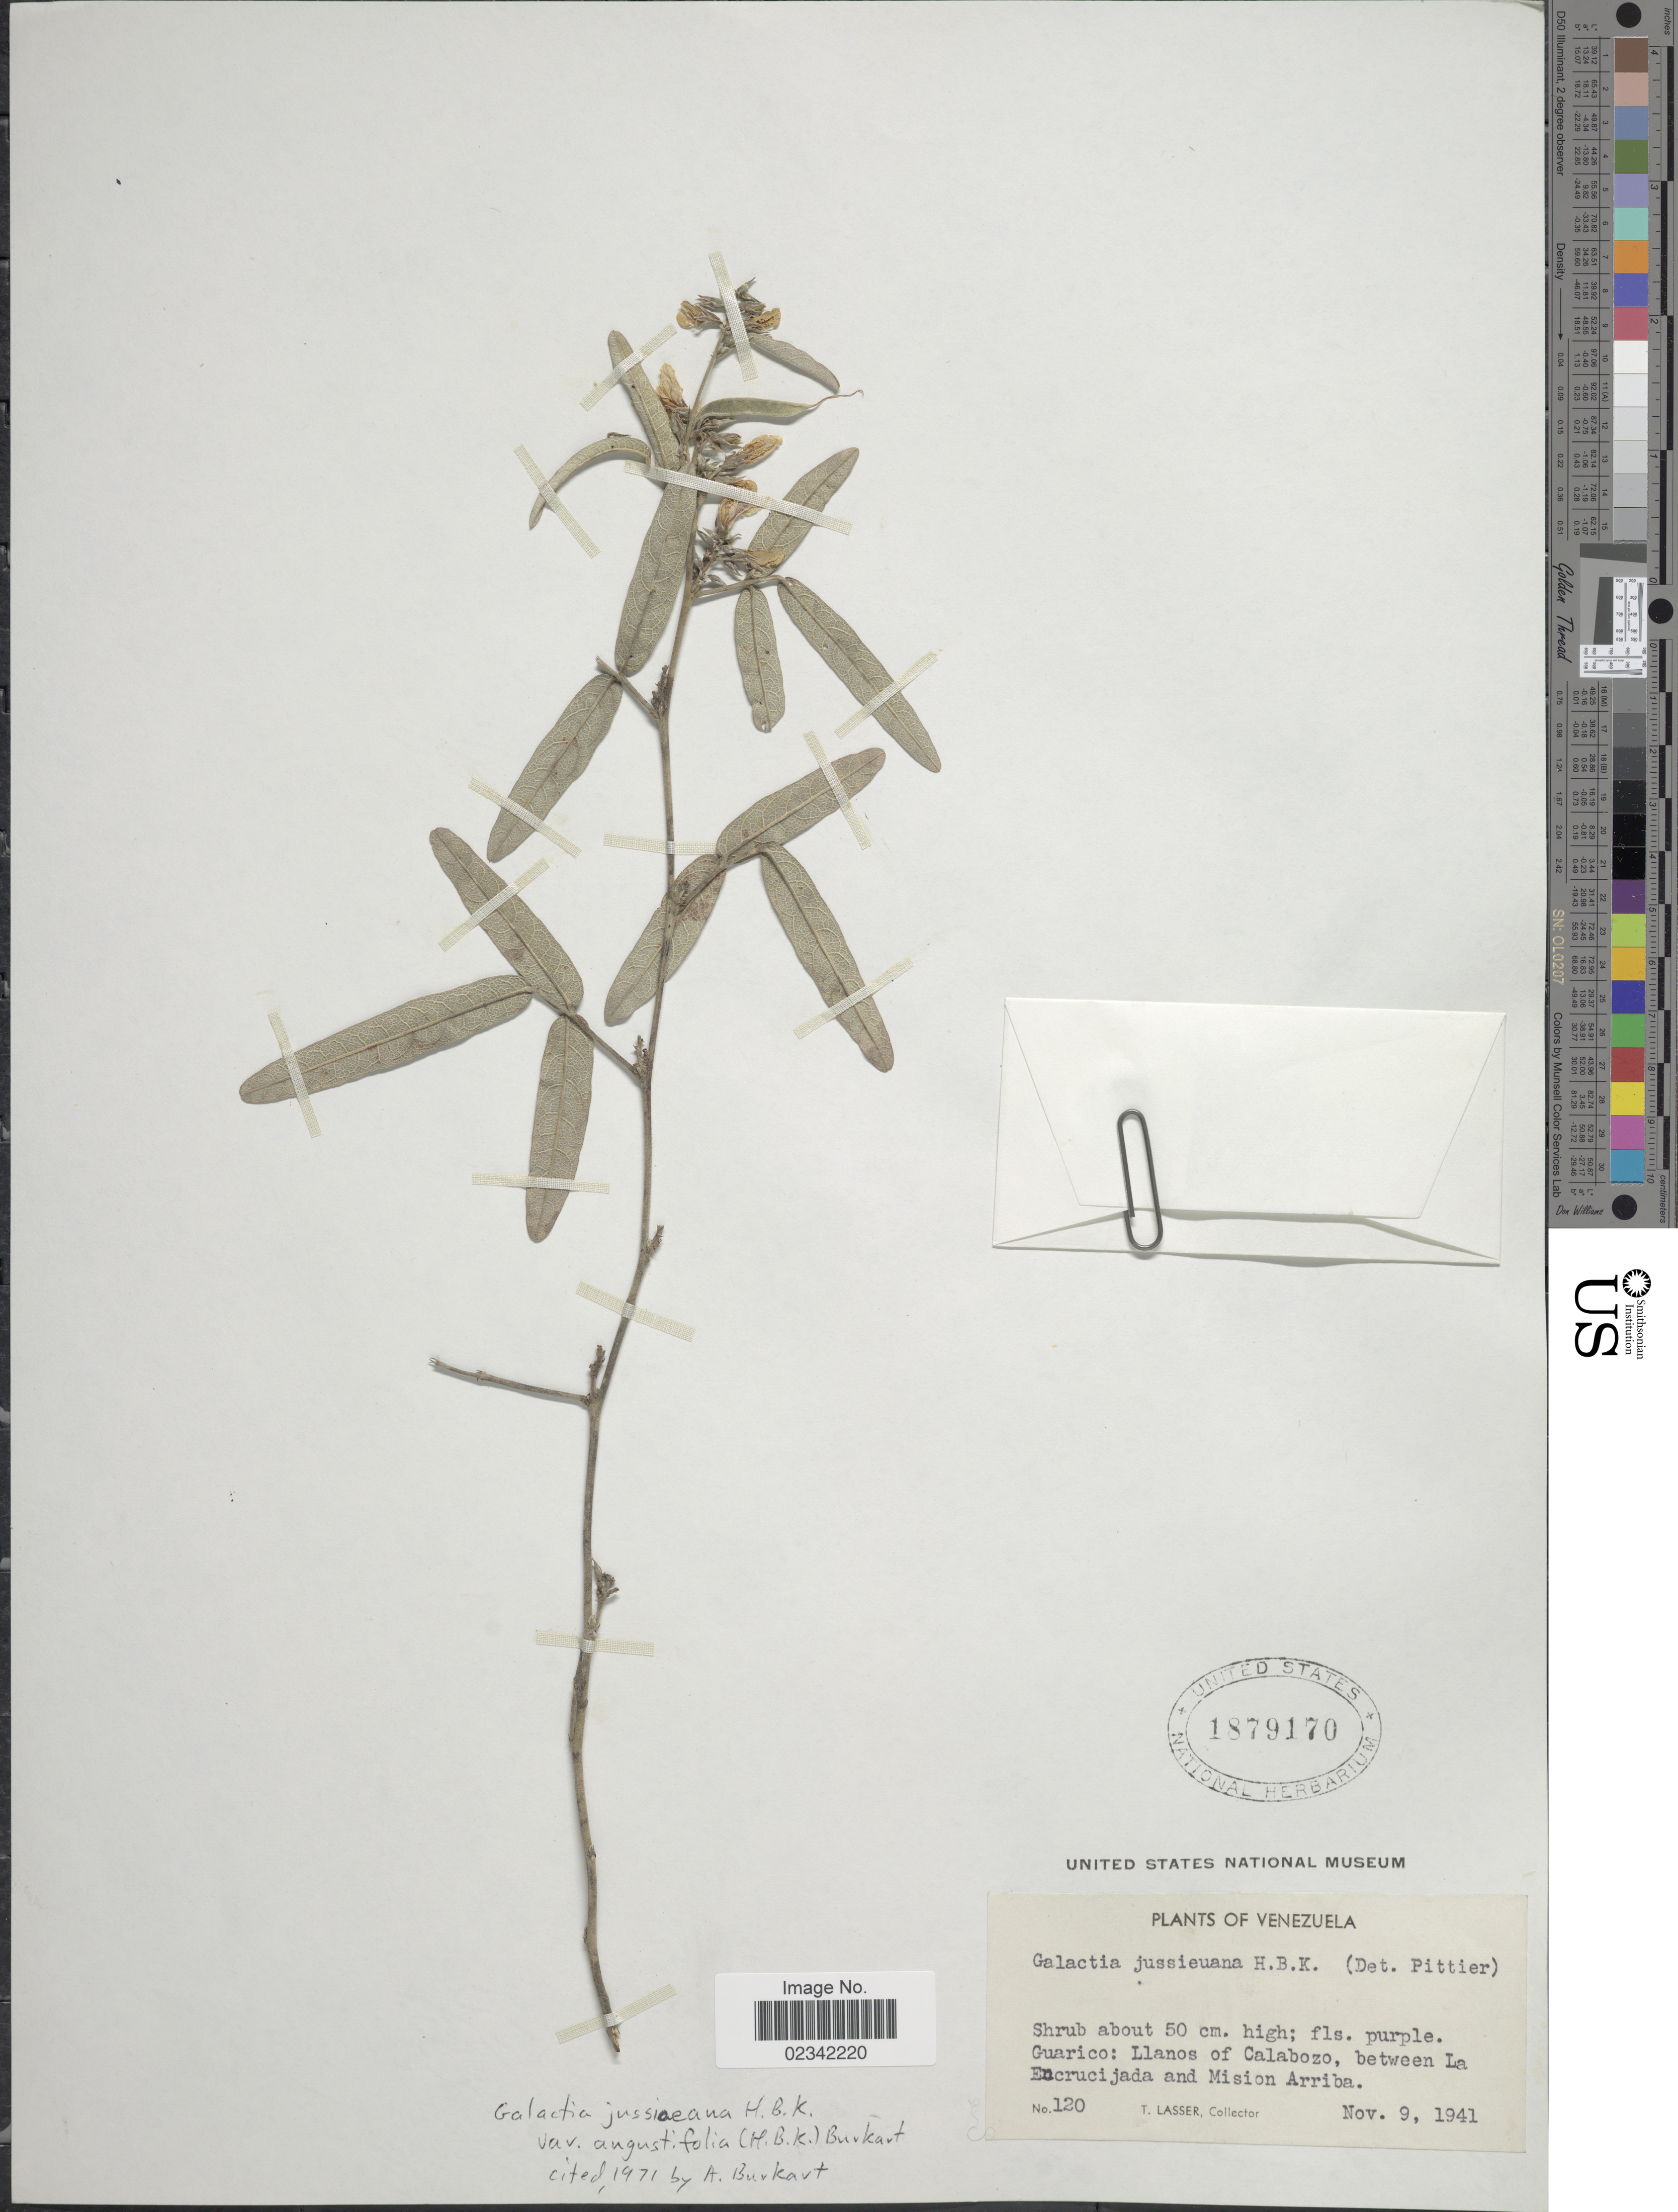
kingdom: Plantae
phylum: Tracheophyta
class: Magnoliopsida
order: Fabales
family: Fabaceae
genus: Galactia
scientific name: Galactia angustifolia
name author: Kunth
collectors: T. Lasser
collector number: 120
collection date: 1941-11-09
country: Venezuela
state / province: Guárico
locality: Guarico: Llanos of Calabozo, between La Encrucijada and Mision Arriba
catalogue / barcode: US 1879170